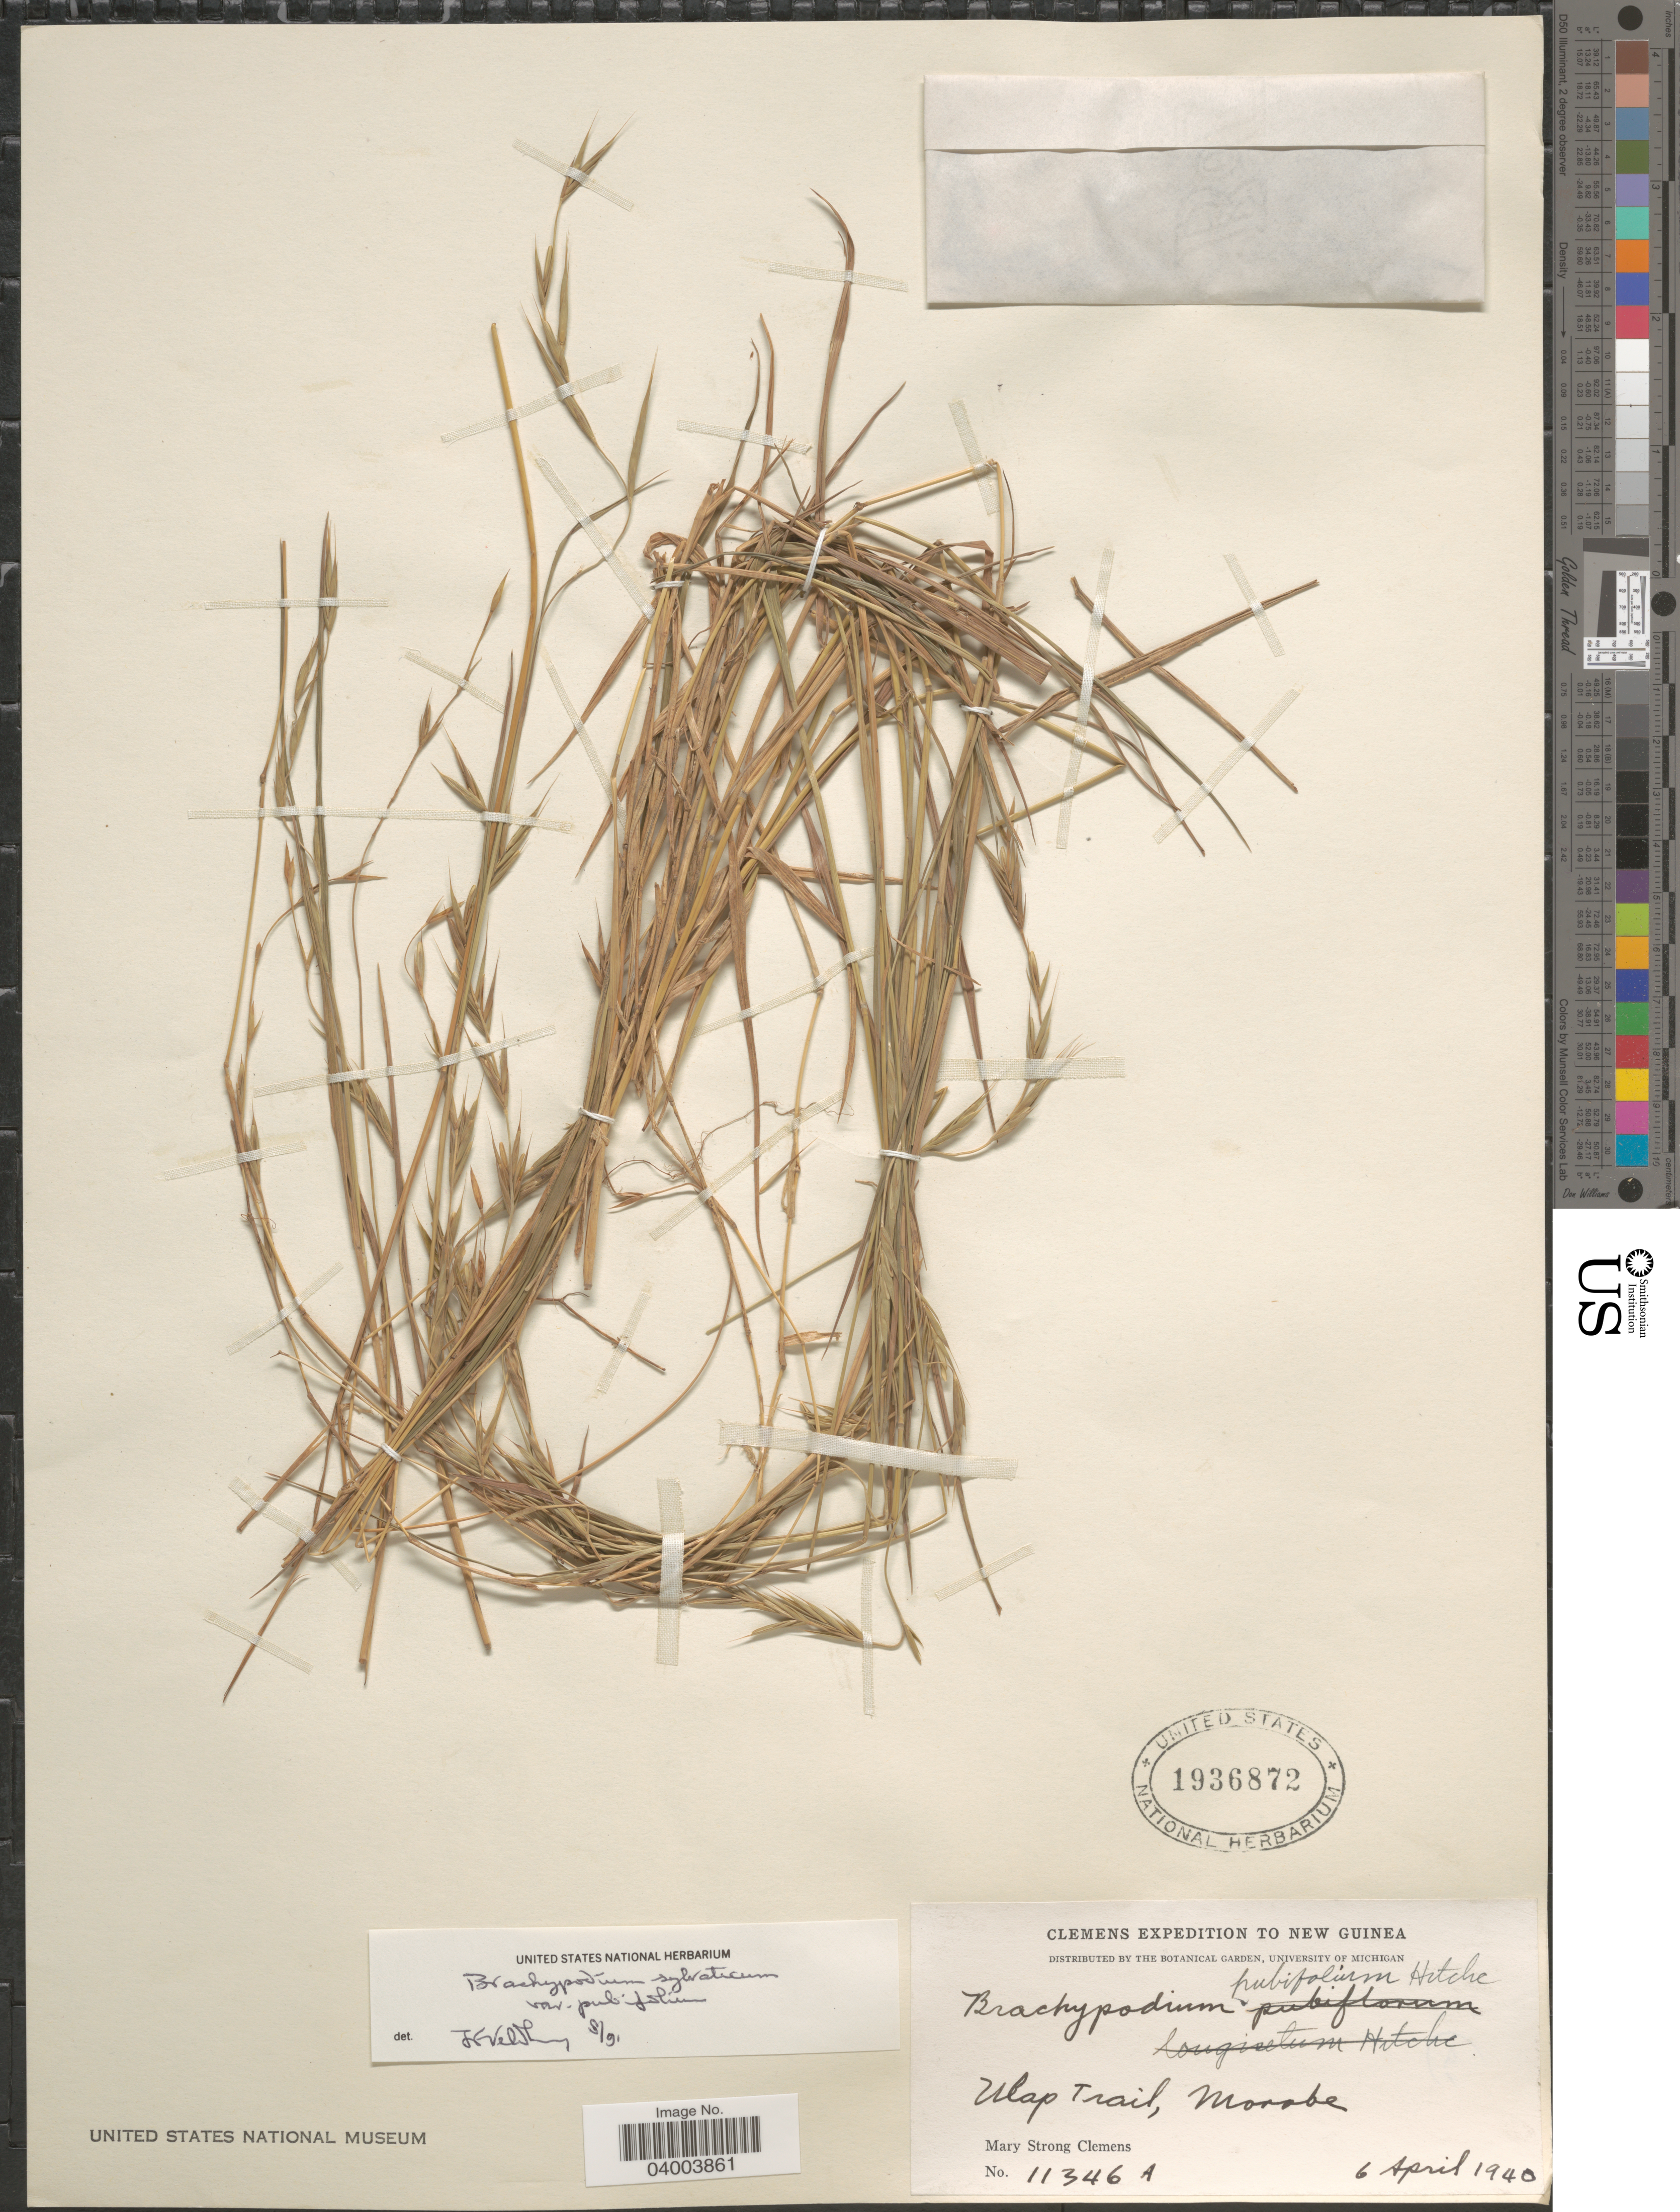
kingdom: Plantae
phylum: Tracheophyta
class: Liliopsida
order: Poales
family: Poaceae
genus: Brachypodium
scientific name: Brachypodium sylvaticum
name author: (Huds.) P. Beauv.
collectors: M. S. Clemens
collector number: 11346A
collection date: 1940-04-06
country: Papua New Guinea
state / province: Morobe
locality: New Guinea. Ulap Trail.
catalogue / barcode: US 1936872